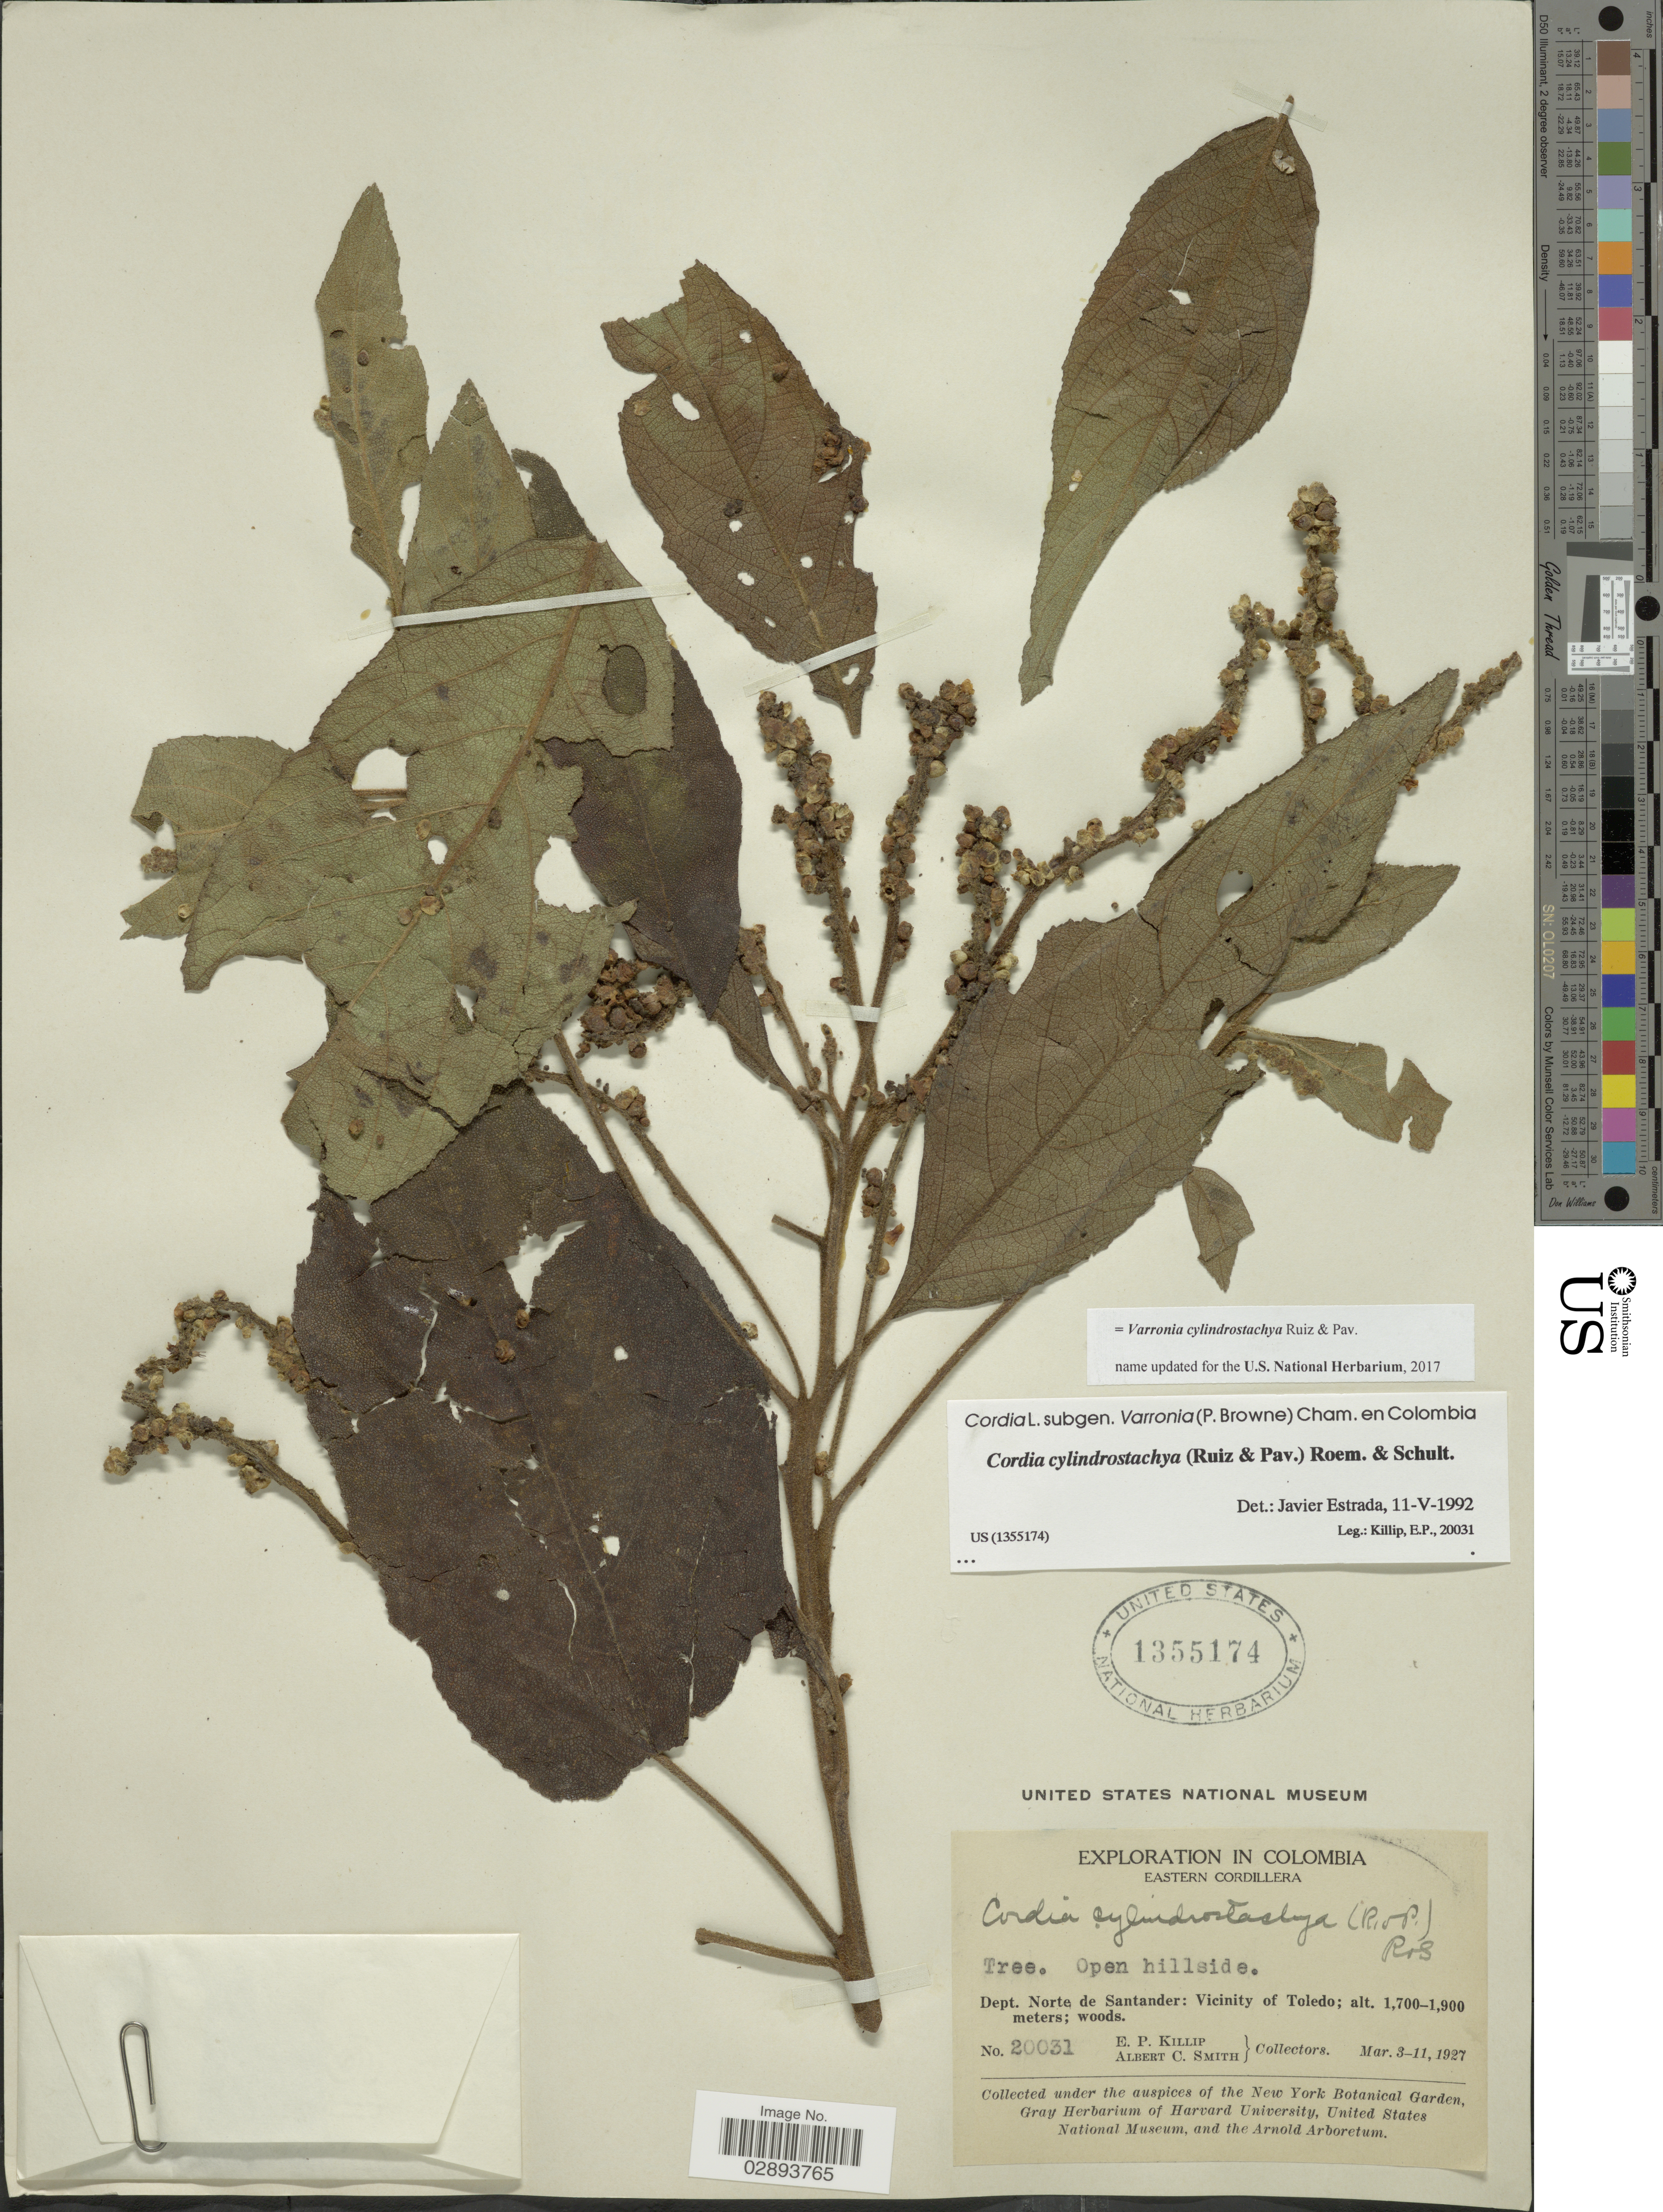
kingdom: Plantae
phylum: Tracheophyta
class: Magnoliopsida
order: Boraginales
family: Cordiaceae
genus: Varronia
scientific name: Varronia cylindrostachya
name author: Ruiz & Pav.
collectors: E. P. Killip & A. C. Smith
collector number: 20031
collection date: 1927-03-03/1927-03-11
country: Colombia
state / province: Norte de Santander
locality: Eastern Cordillera, Dept. Norte de Santander, Vicinity of Toledo.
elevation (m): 1700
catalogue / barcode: US 1355174